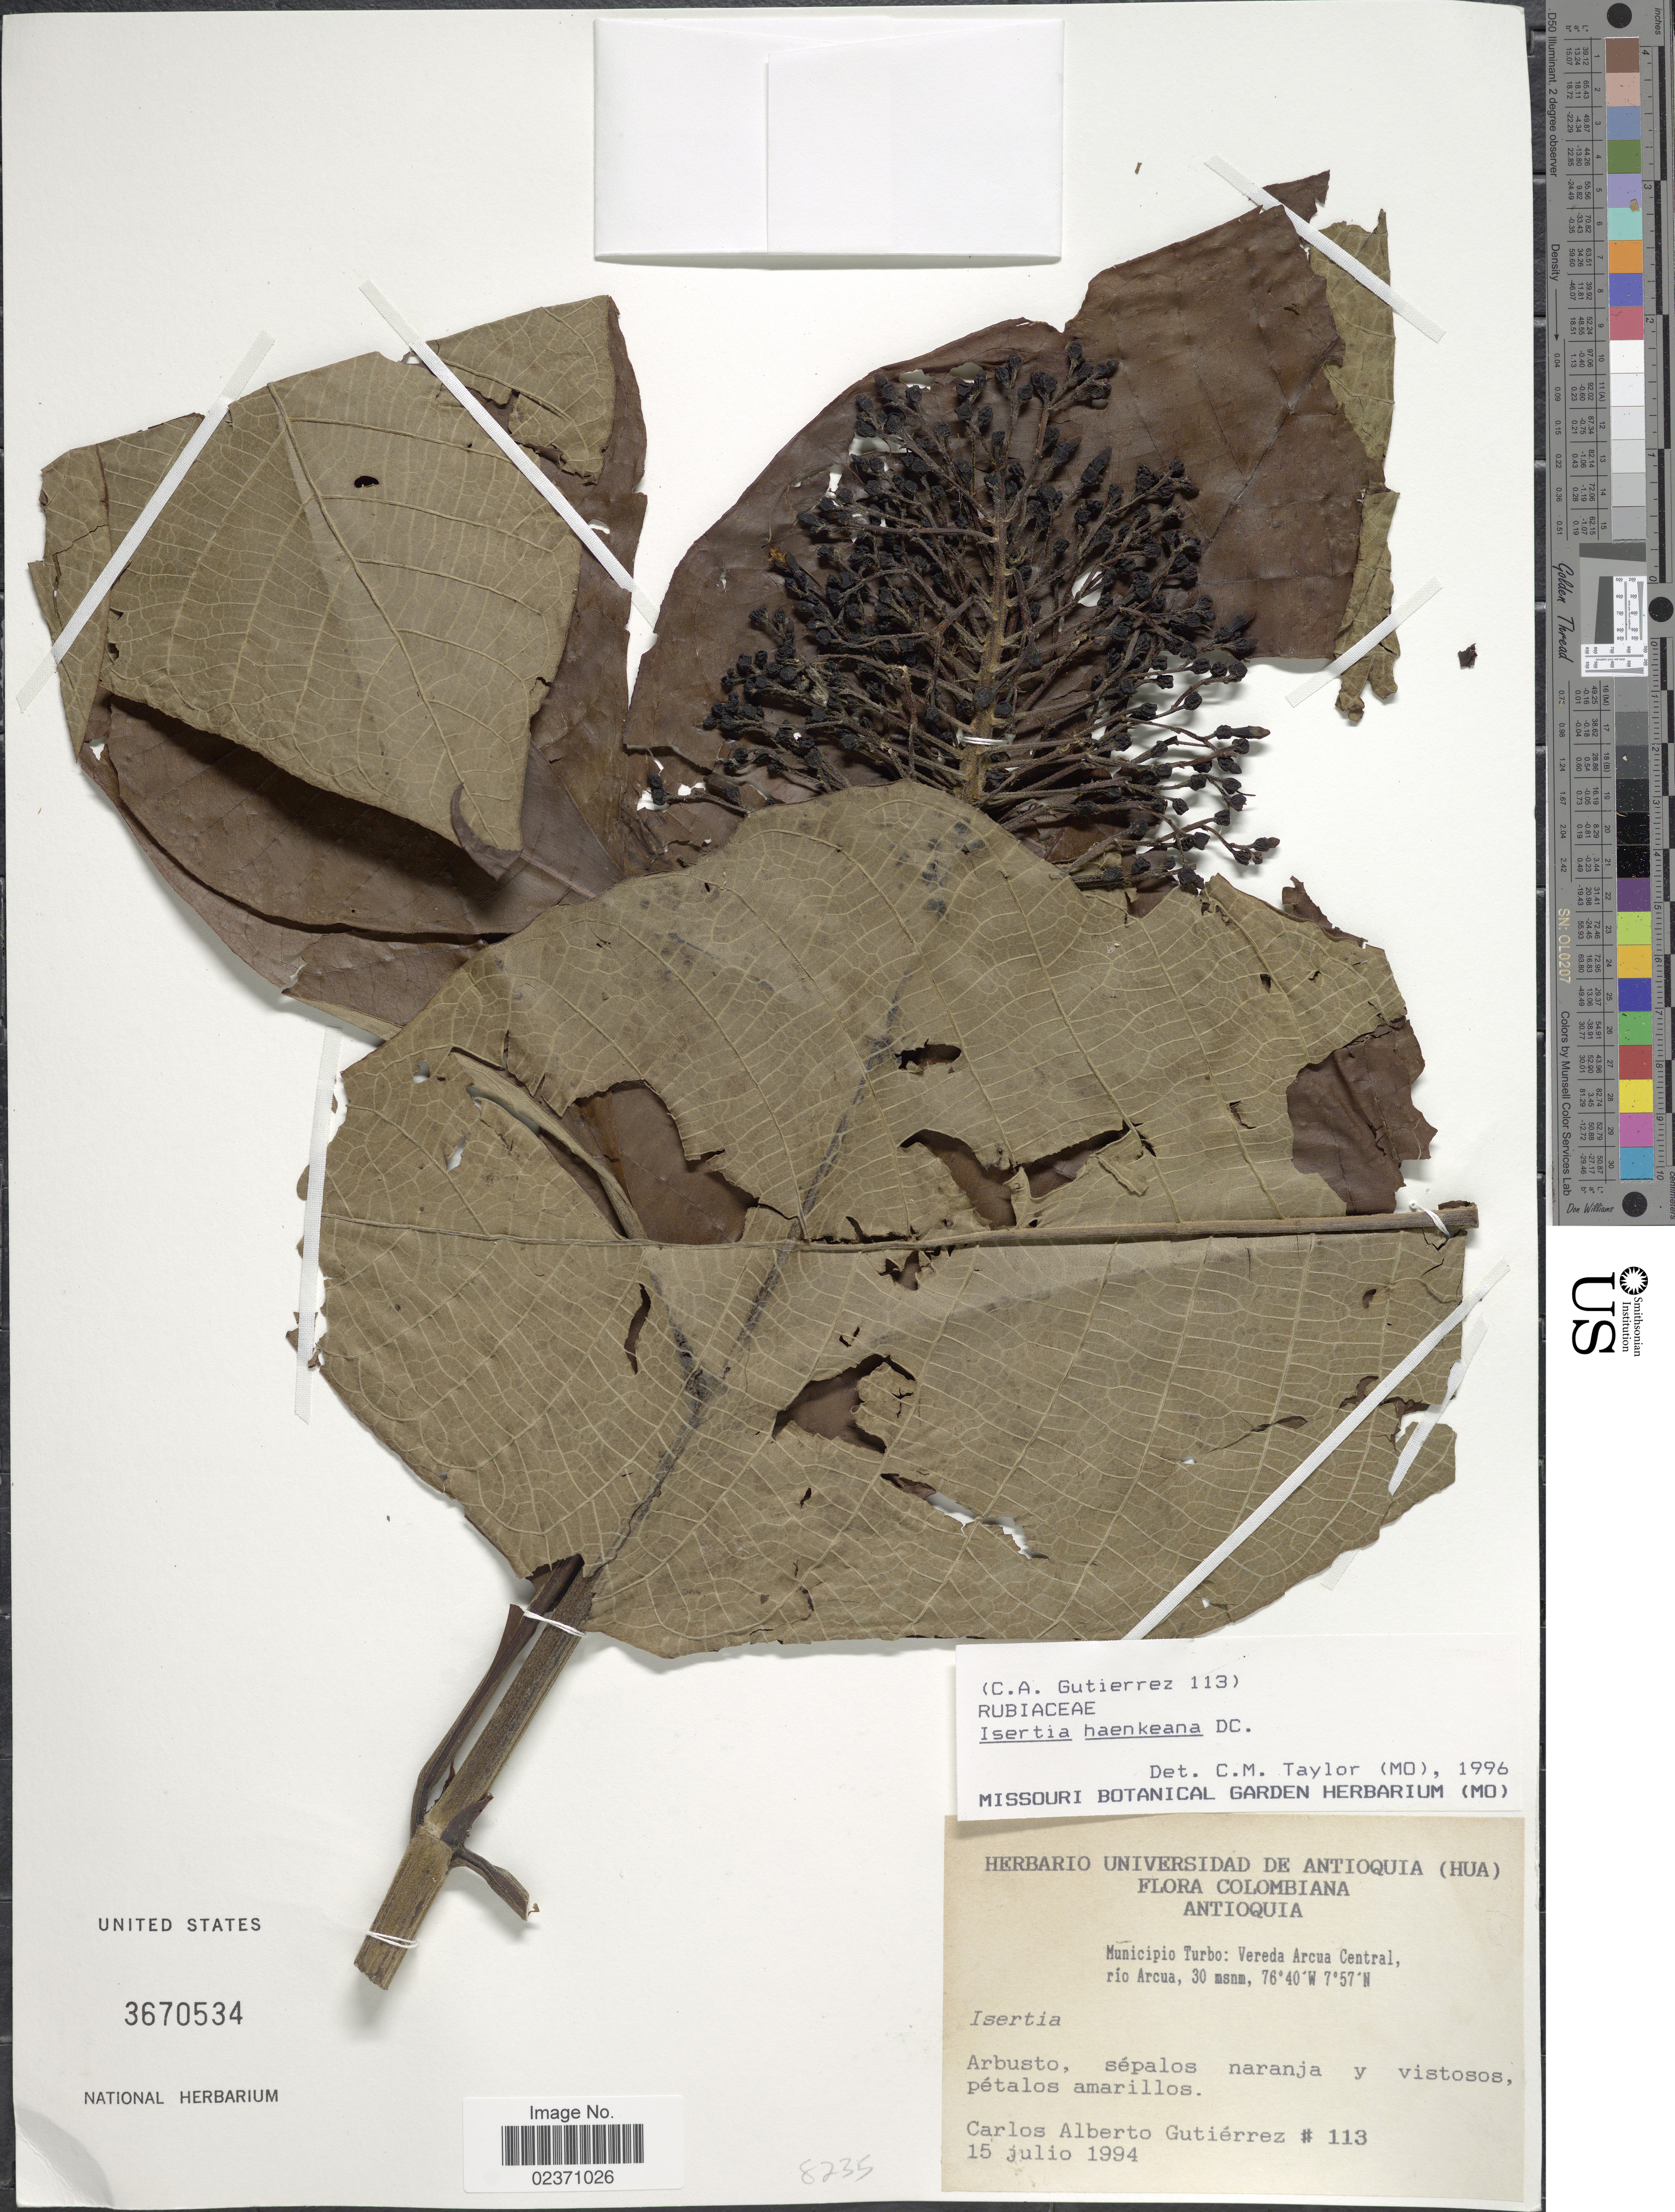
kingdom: Plantae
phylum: Tracheophyta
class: Magnoliopsida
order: Gentianales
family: Rubiaceae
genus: Isertia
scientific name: Isertia haenkeana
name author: DC.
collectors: Gutiérrez, C.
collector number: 113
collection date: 1994-07-15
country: Colombia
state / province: Antioquia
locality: Municipio Turbo: Vereda Arcua Central, rio Arcua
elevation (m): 30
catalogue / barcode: US 3670534